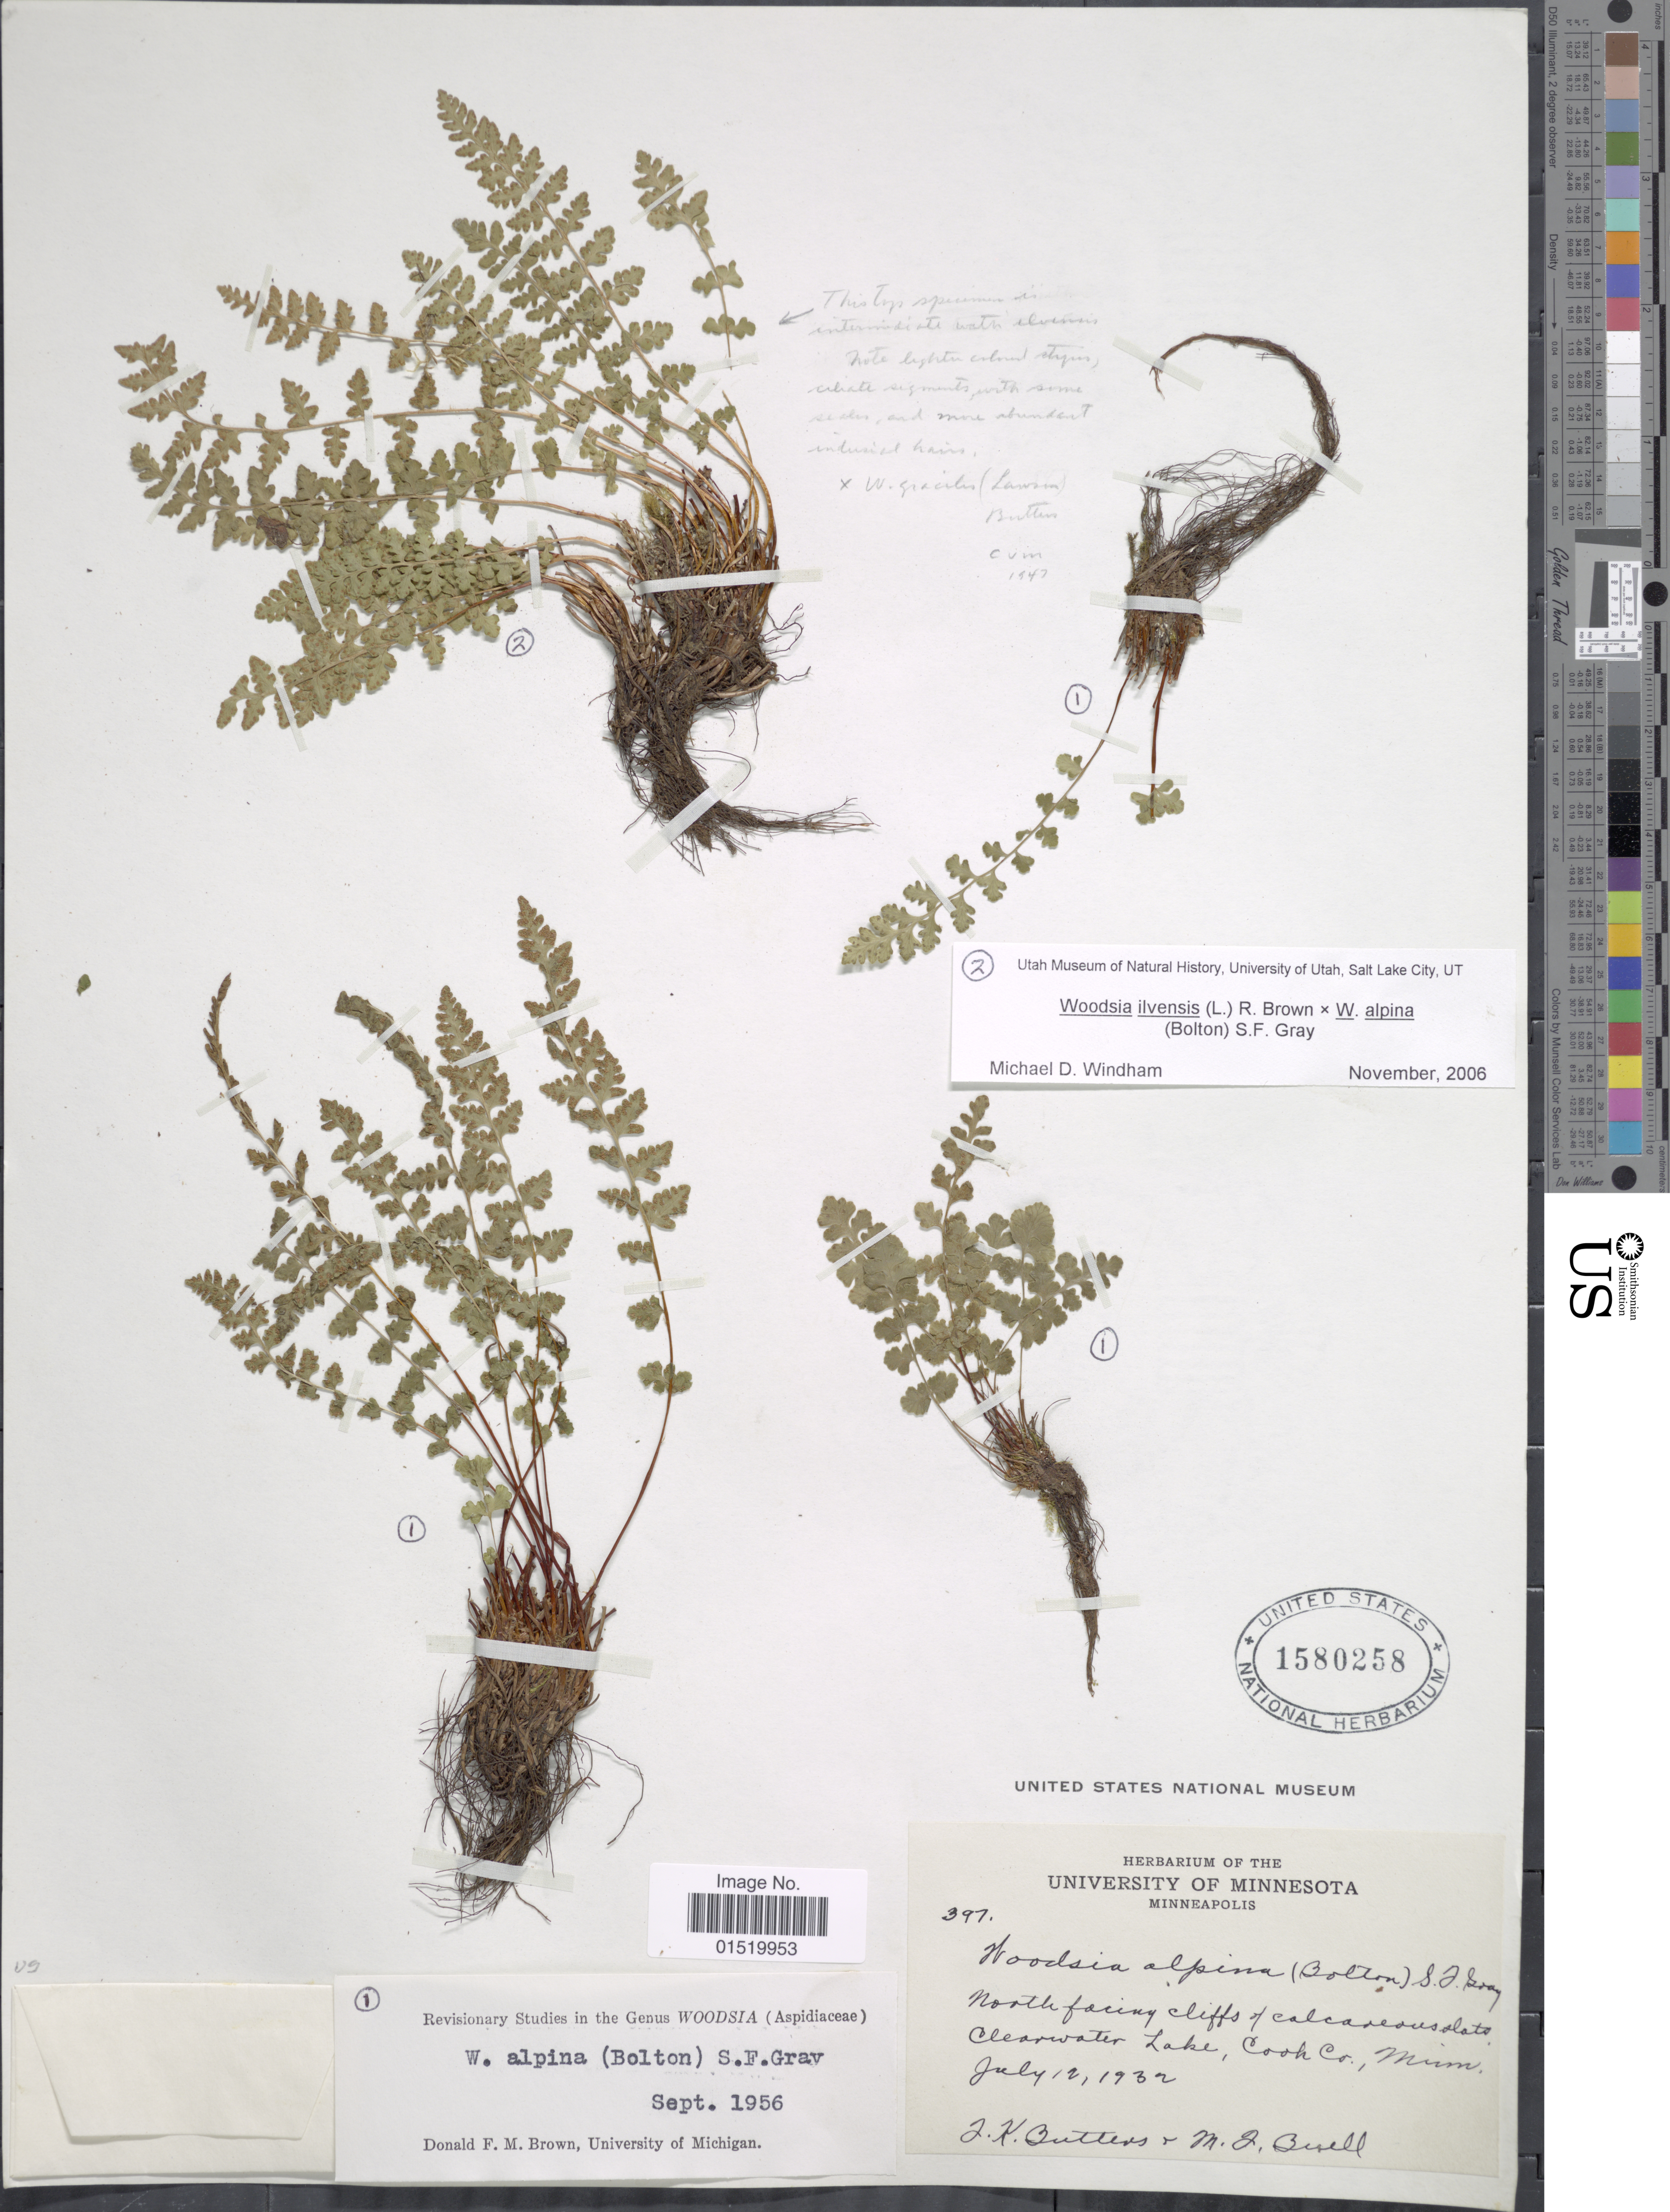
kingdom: Plantae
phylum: Tracheophyta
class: Polypodiopsida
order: Polypodiales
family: Woodsiaceae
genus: Woodsia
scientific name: Woodsia ilvensis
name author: (L.) R. Br.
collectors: J. Butters & M. Besell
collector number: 391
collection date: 1932-07-12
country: United States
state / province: Minnesota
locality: North facing cliffs of calcareous slate Clearwater Lake, Cook Co.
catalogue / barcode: US 1580258